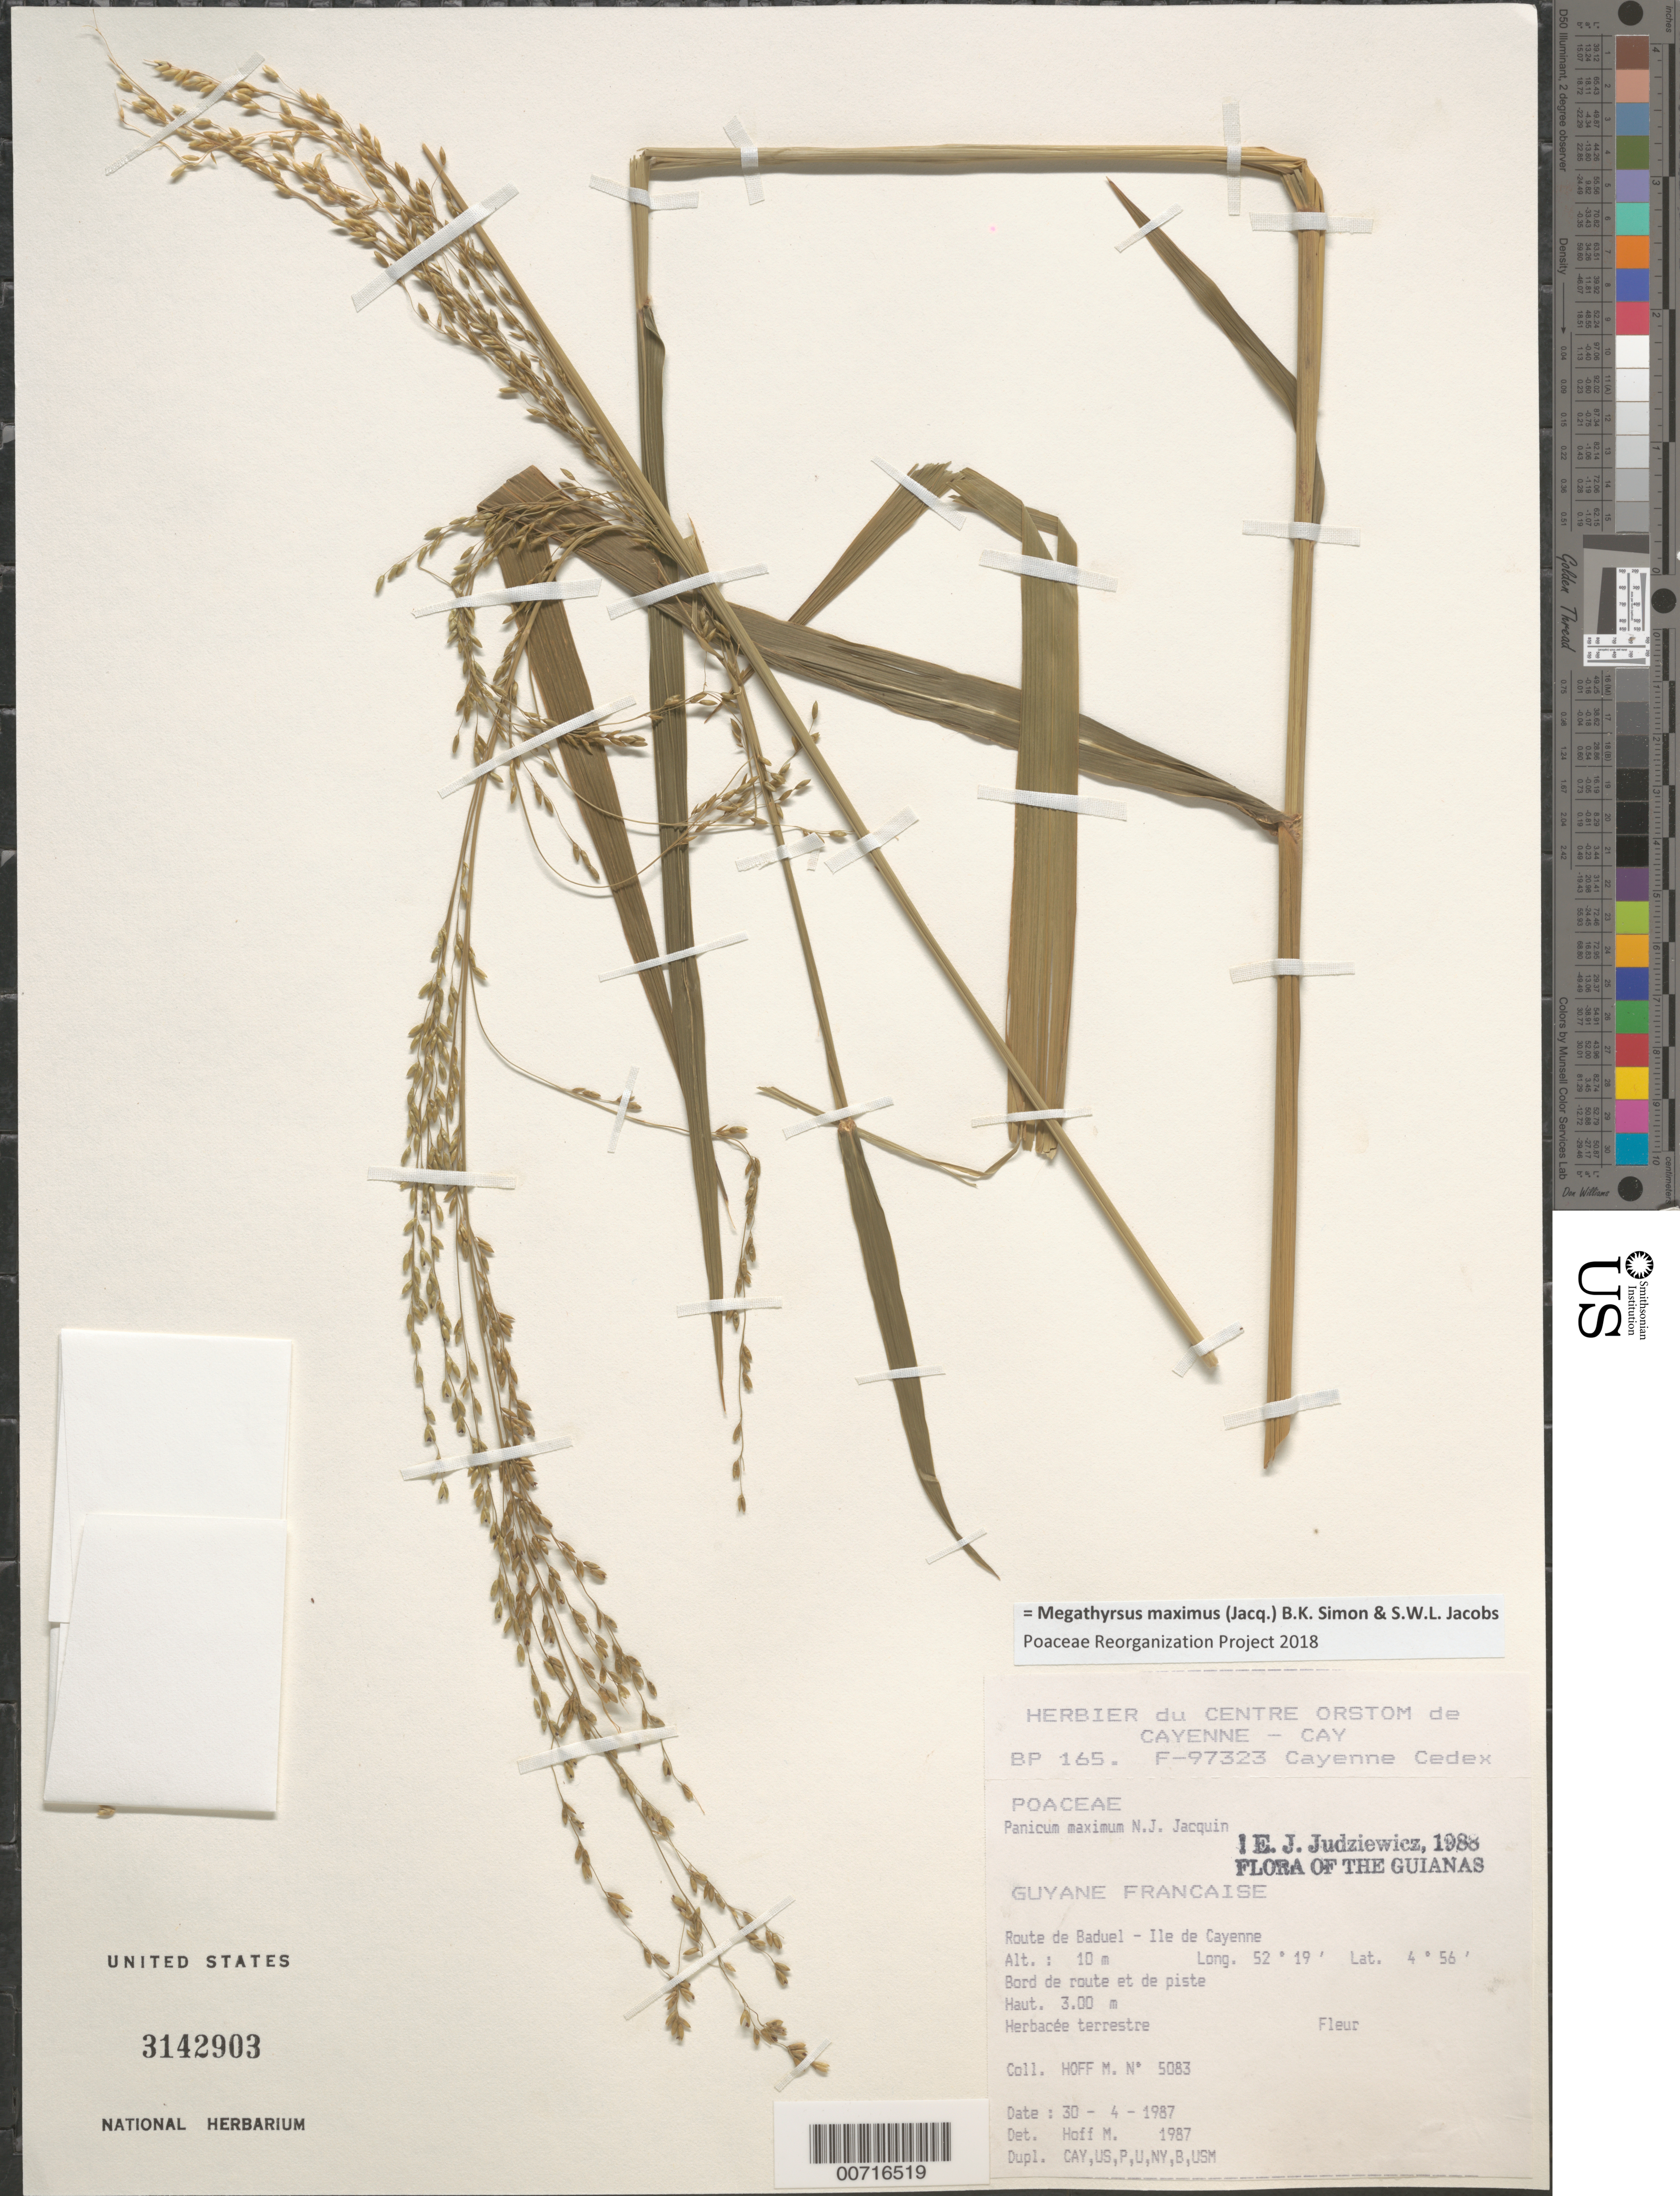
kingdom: Plantae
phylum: Tracheophyta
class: Liliopsida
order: Poales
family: Poaceae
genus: Panicum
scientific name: Panicum maximum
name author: Jacq.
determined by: Judziewicz, E. J.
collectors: M. Hoff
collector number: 5083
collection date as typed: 30-Apr-87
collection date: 1987-04-30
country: French Guiana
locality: Route de Baduel, Ile de Cayenne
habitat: Road and trailside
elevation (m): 10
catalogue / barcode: US 3142903